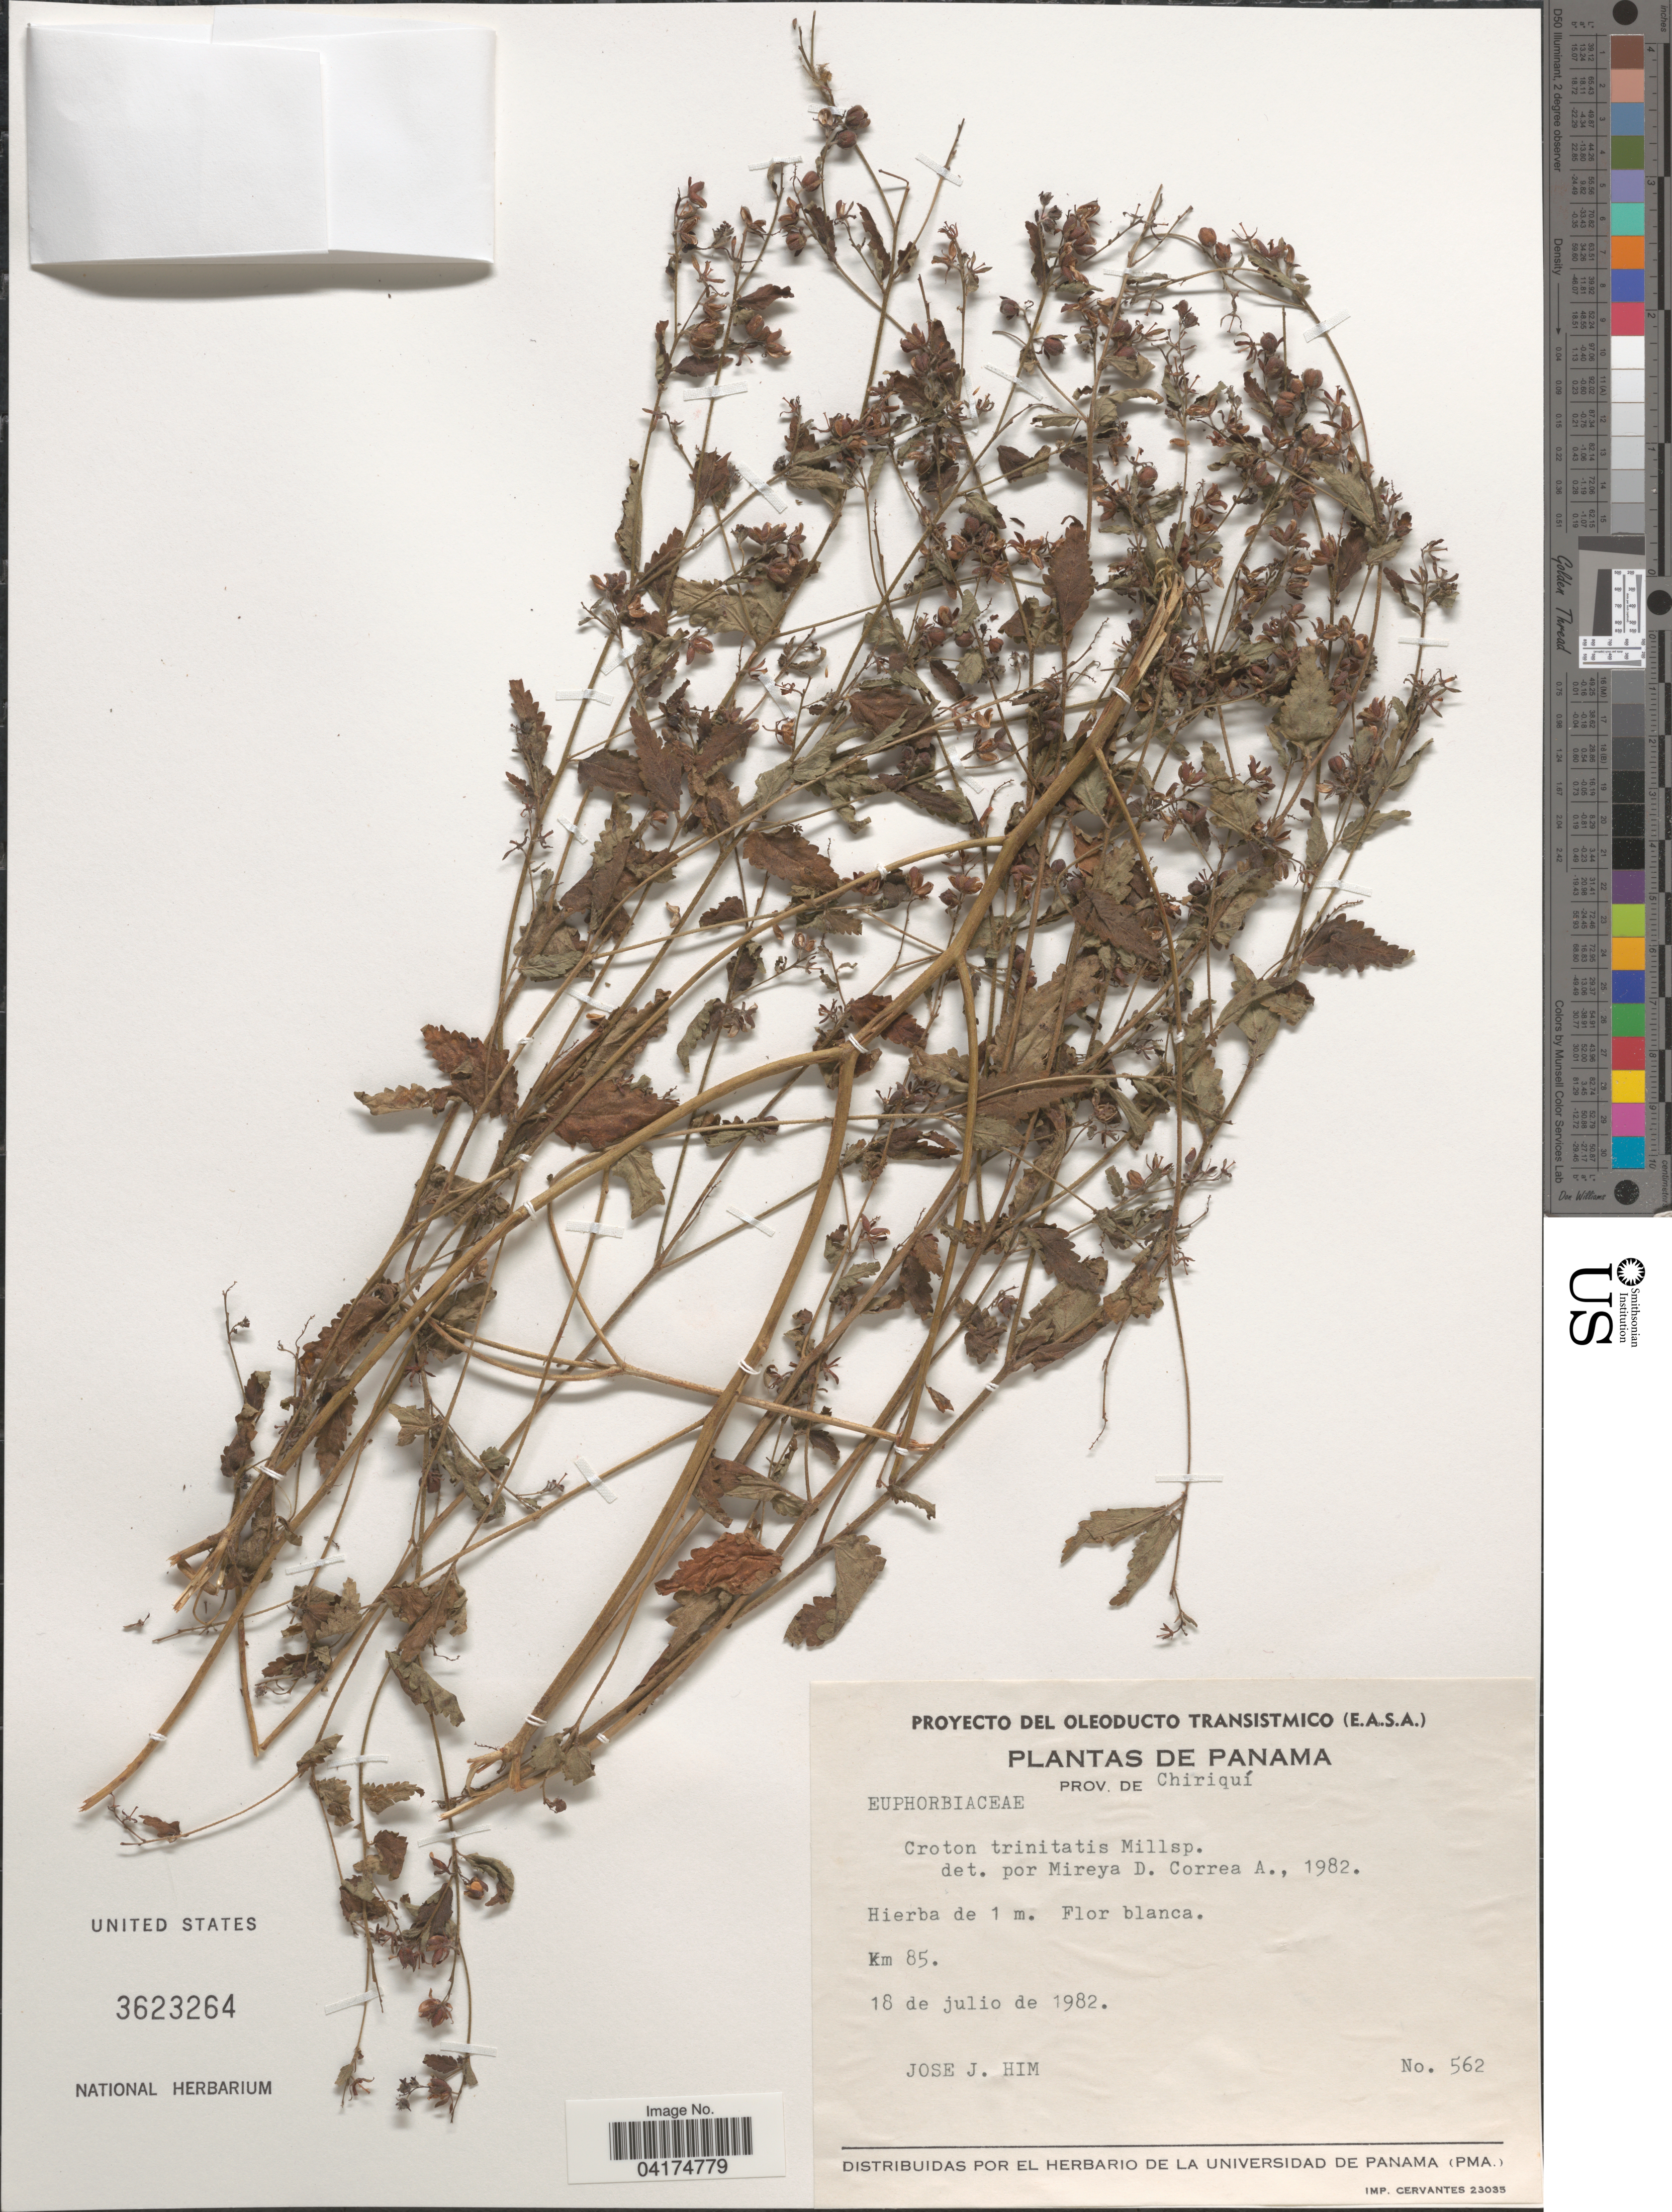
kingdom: Plantae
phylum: Tracheophyta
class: Magnoliopsida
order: Malpighiales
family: Euphorbiaceae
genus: Croton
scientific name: Croton trinitatis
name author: Millsp.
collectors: J. Him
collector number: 562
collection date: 1982-07-18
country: Panama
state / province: Chiriqui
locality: Km 85.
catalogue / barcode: US 3623264